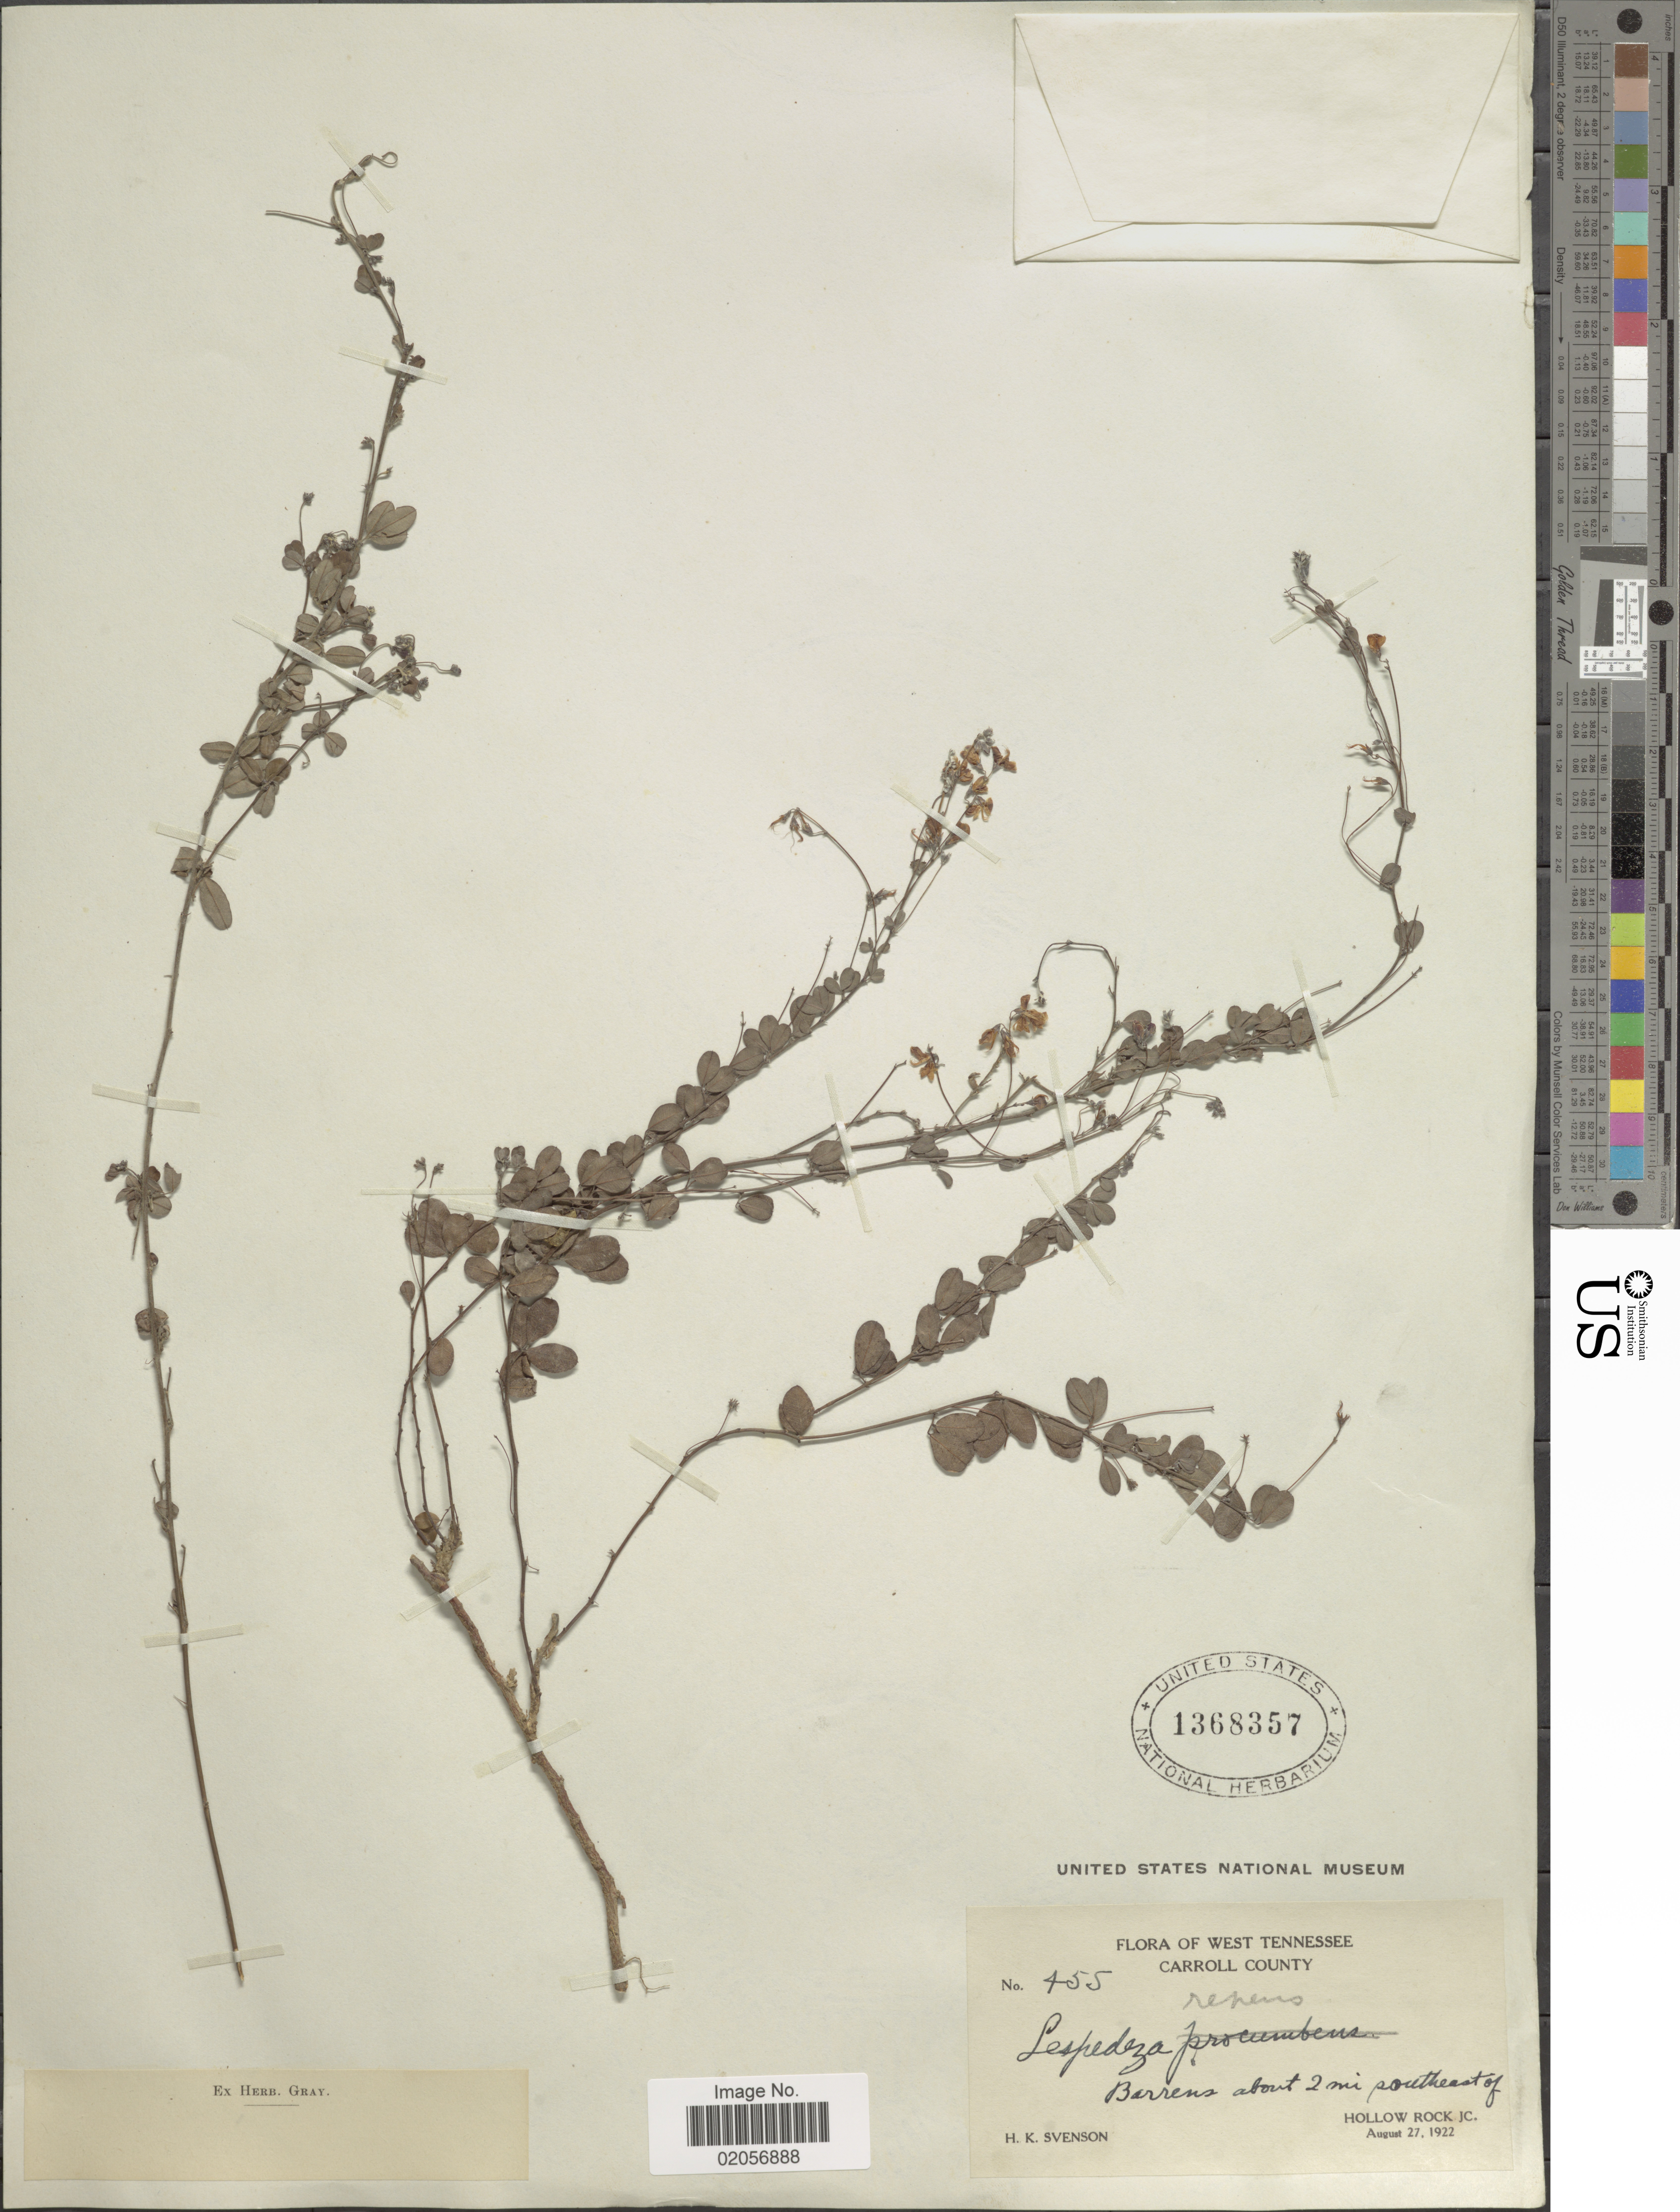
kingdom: Plantae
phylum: Tracheophyta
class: Magnoliopsida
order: Fabales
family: Fabaceae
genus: Lespedeza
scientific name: Lespedeza repens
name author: (L.) W.P.C. Barton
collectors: H. K. Svenson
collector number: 455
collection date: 1922-08-27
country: United States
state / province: Tennessee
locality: West Tennessee, Carroll County. Barrens about 2 mi southeast of Hollow Rock JC.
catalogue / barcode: US 1368357